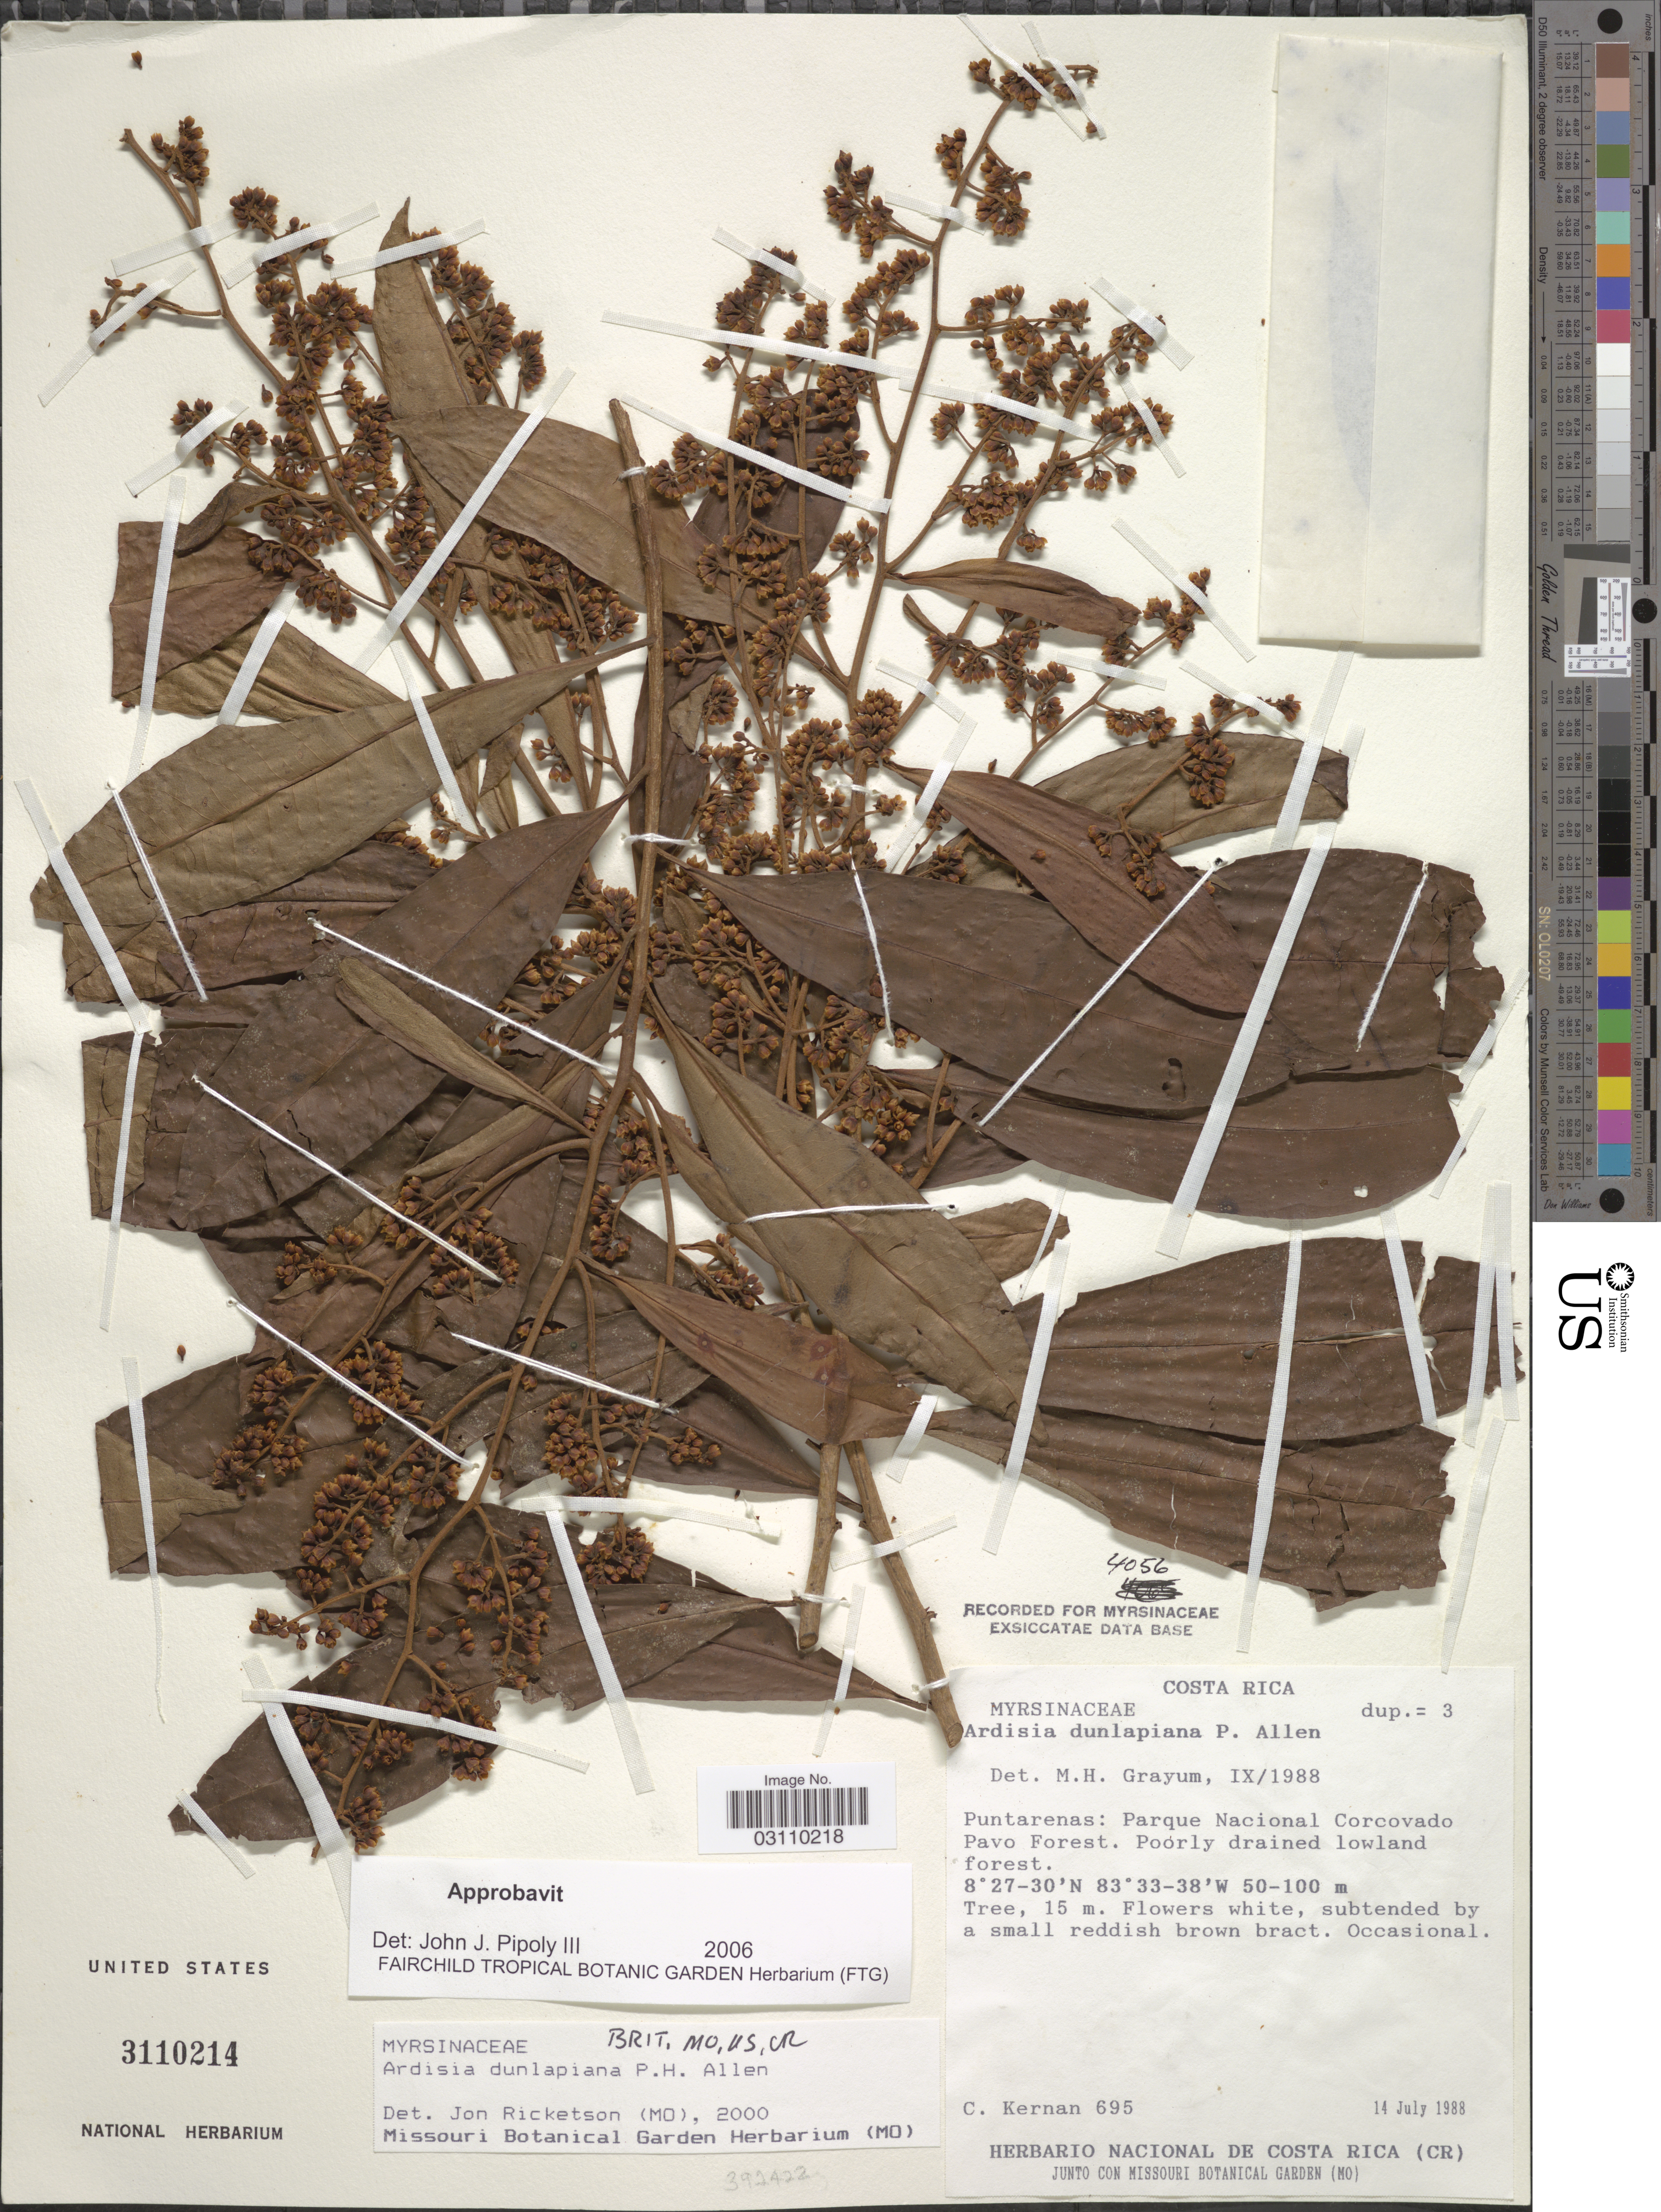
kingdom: Plantae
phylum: Tracheophyta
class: Magnoliopsida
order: Ericales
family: Primulaceae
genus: Ardisia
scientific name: Ardisia dunlapiana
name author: P.H. Allen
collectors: C. Kernan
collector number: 695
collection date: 1988-07-14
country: Costa Rica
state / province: Puntarenas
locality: Parque Nacional Corcovado Pavo Forest.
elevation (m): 50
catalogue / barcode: US 3110214